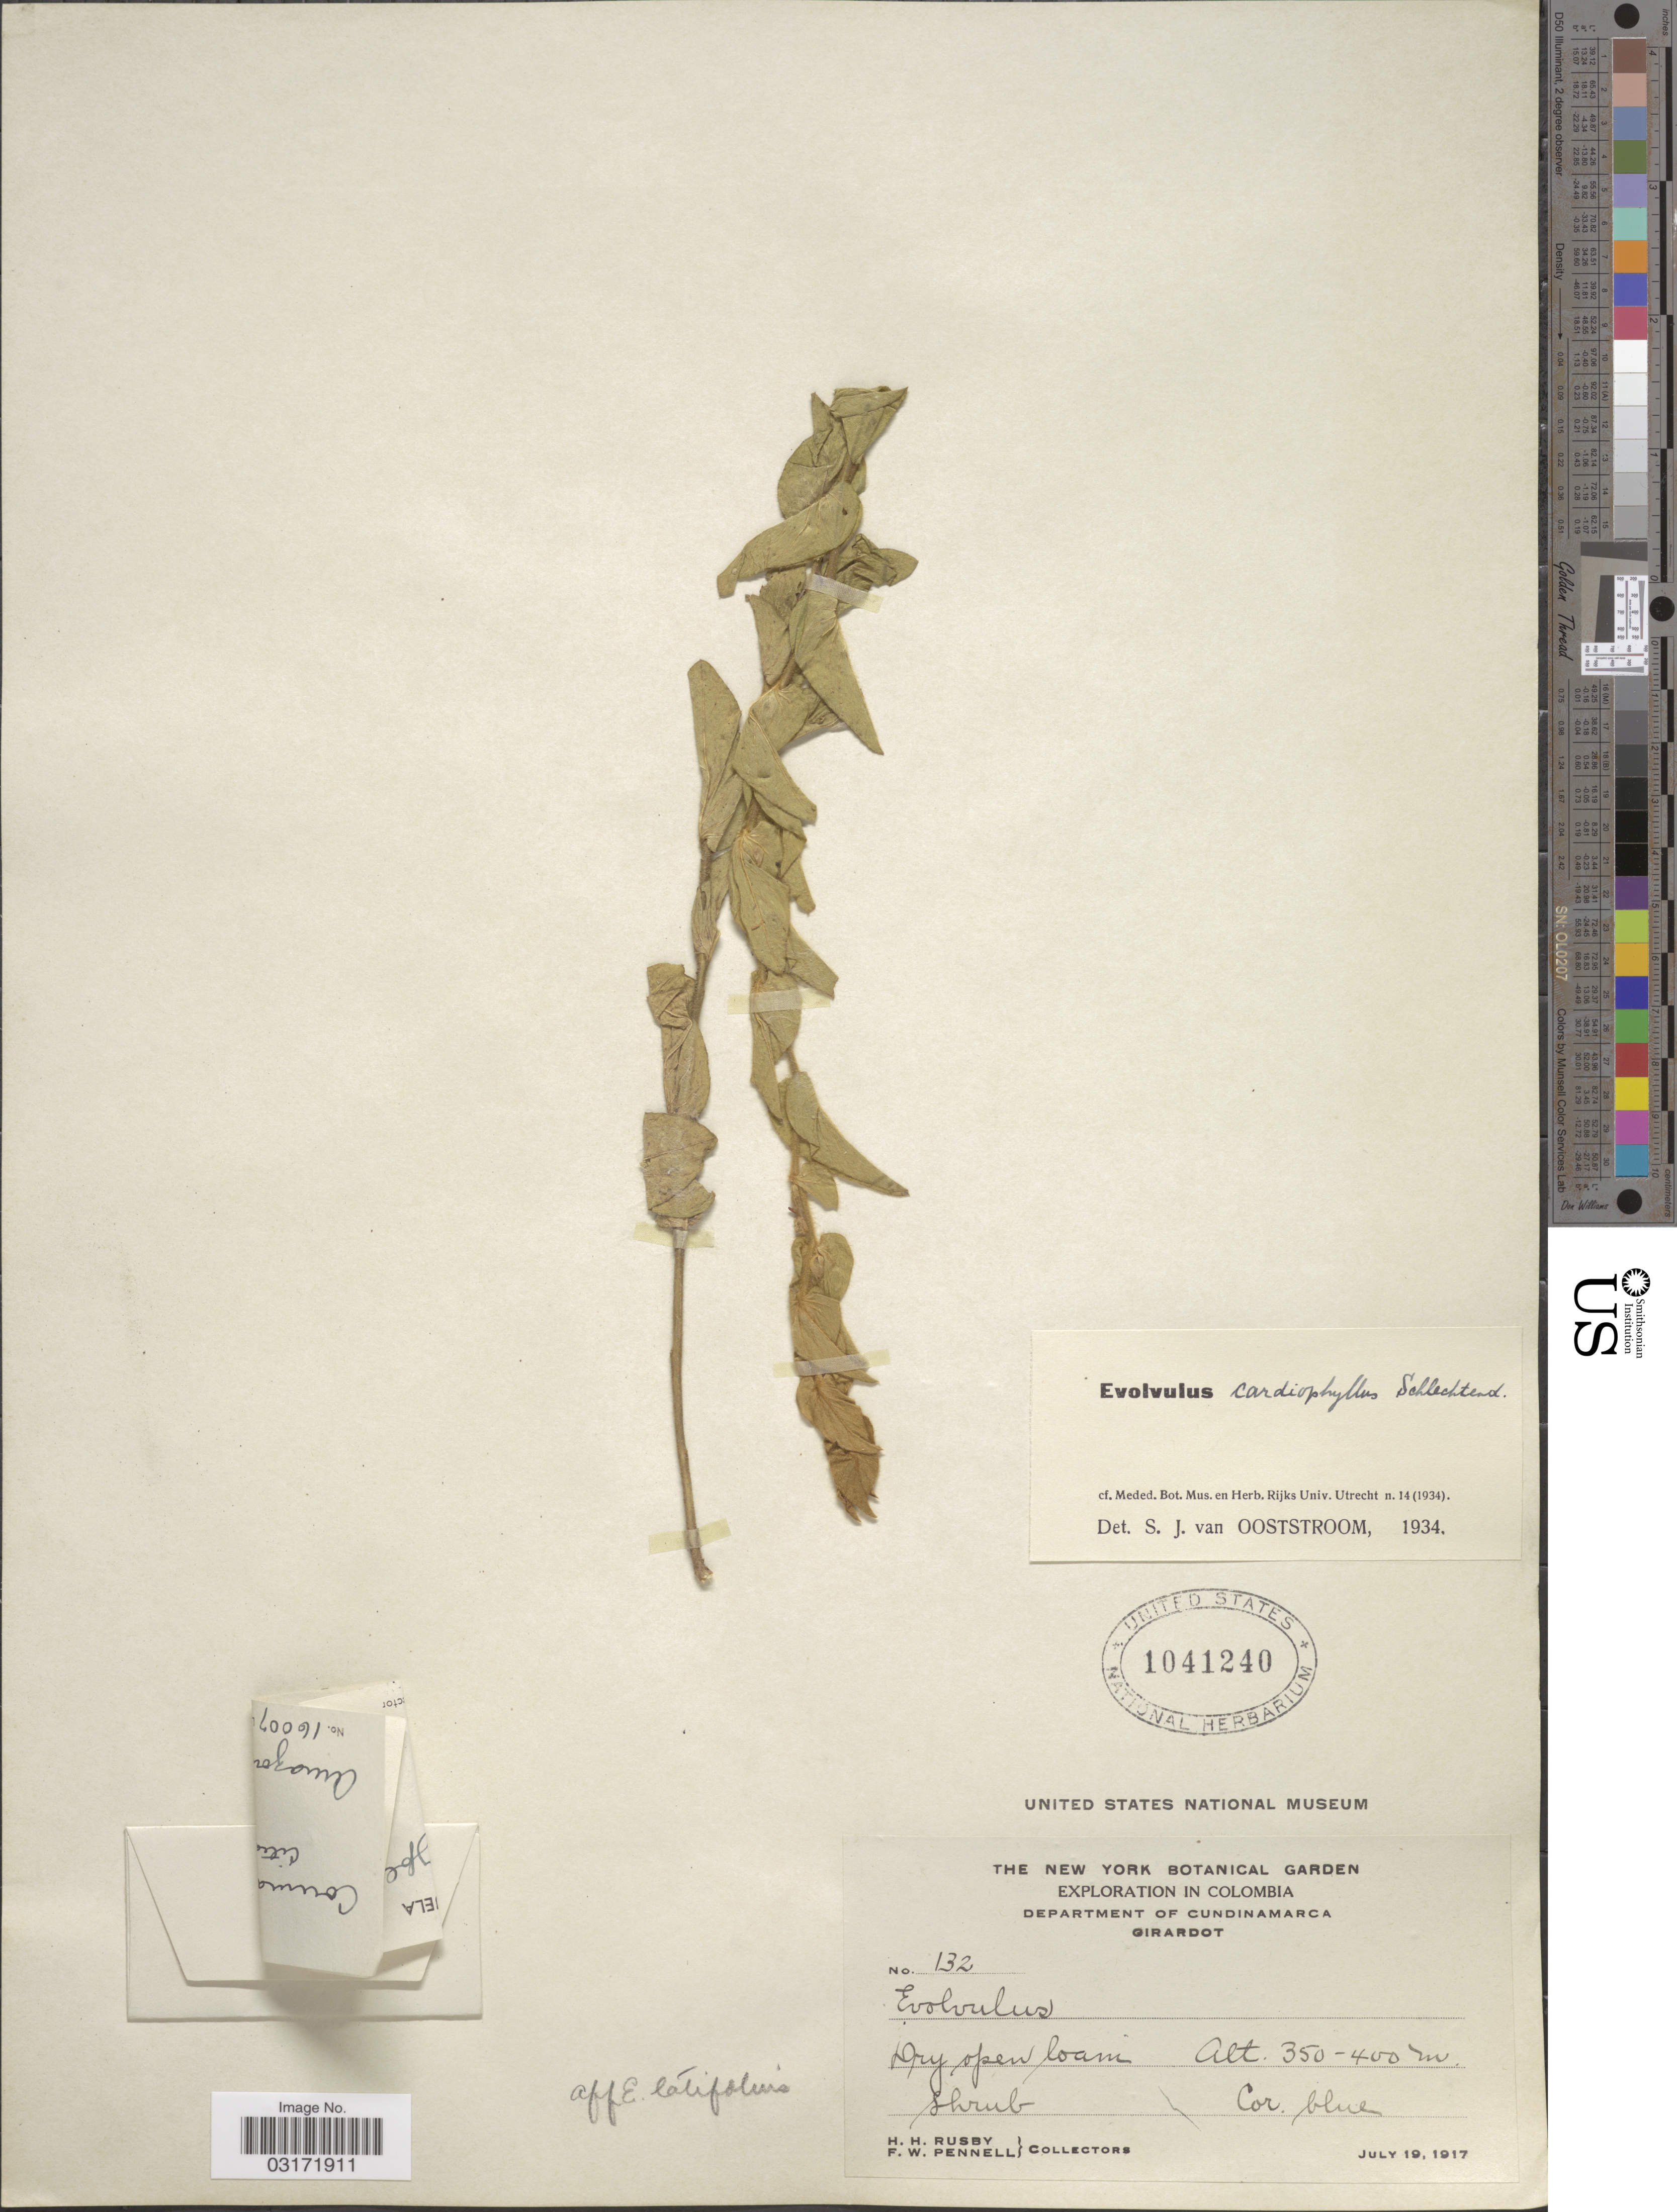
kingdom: Plantae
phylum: Tracheophyta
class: Magnoliopsida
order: Solanales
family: Convolvulaceae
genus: Evolvulus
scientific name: Evolvulus cardiophyllus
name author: Schltdl.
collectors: H. H. Rusby & F. W. Pennell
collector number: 132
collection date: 1917-07-19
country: Colombia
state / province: Cundinamarca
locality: Department of Cundinamarca, Girardot.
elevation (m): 350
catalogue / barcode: US 1041240